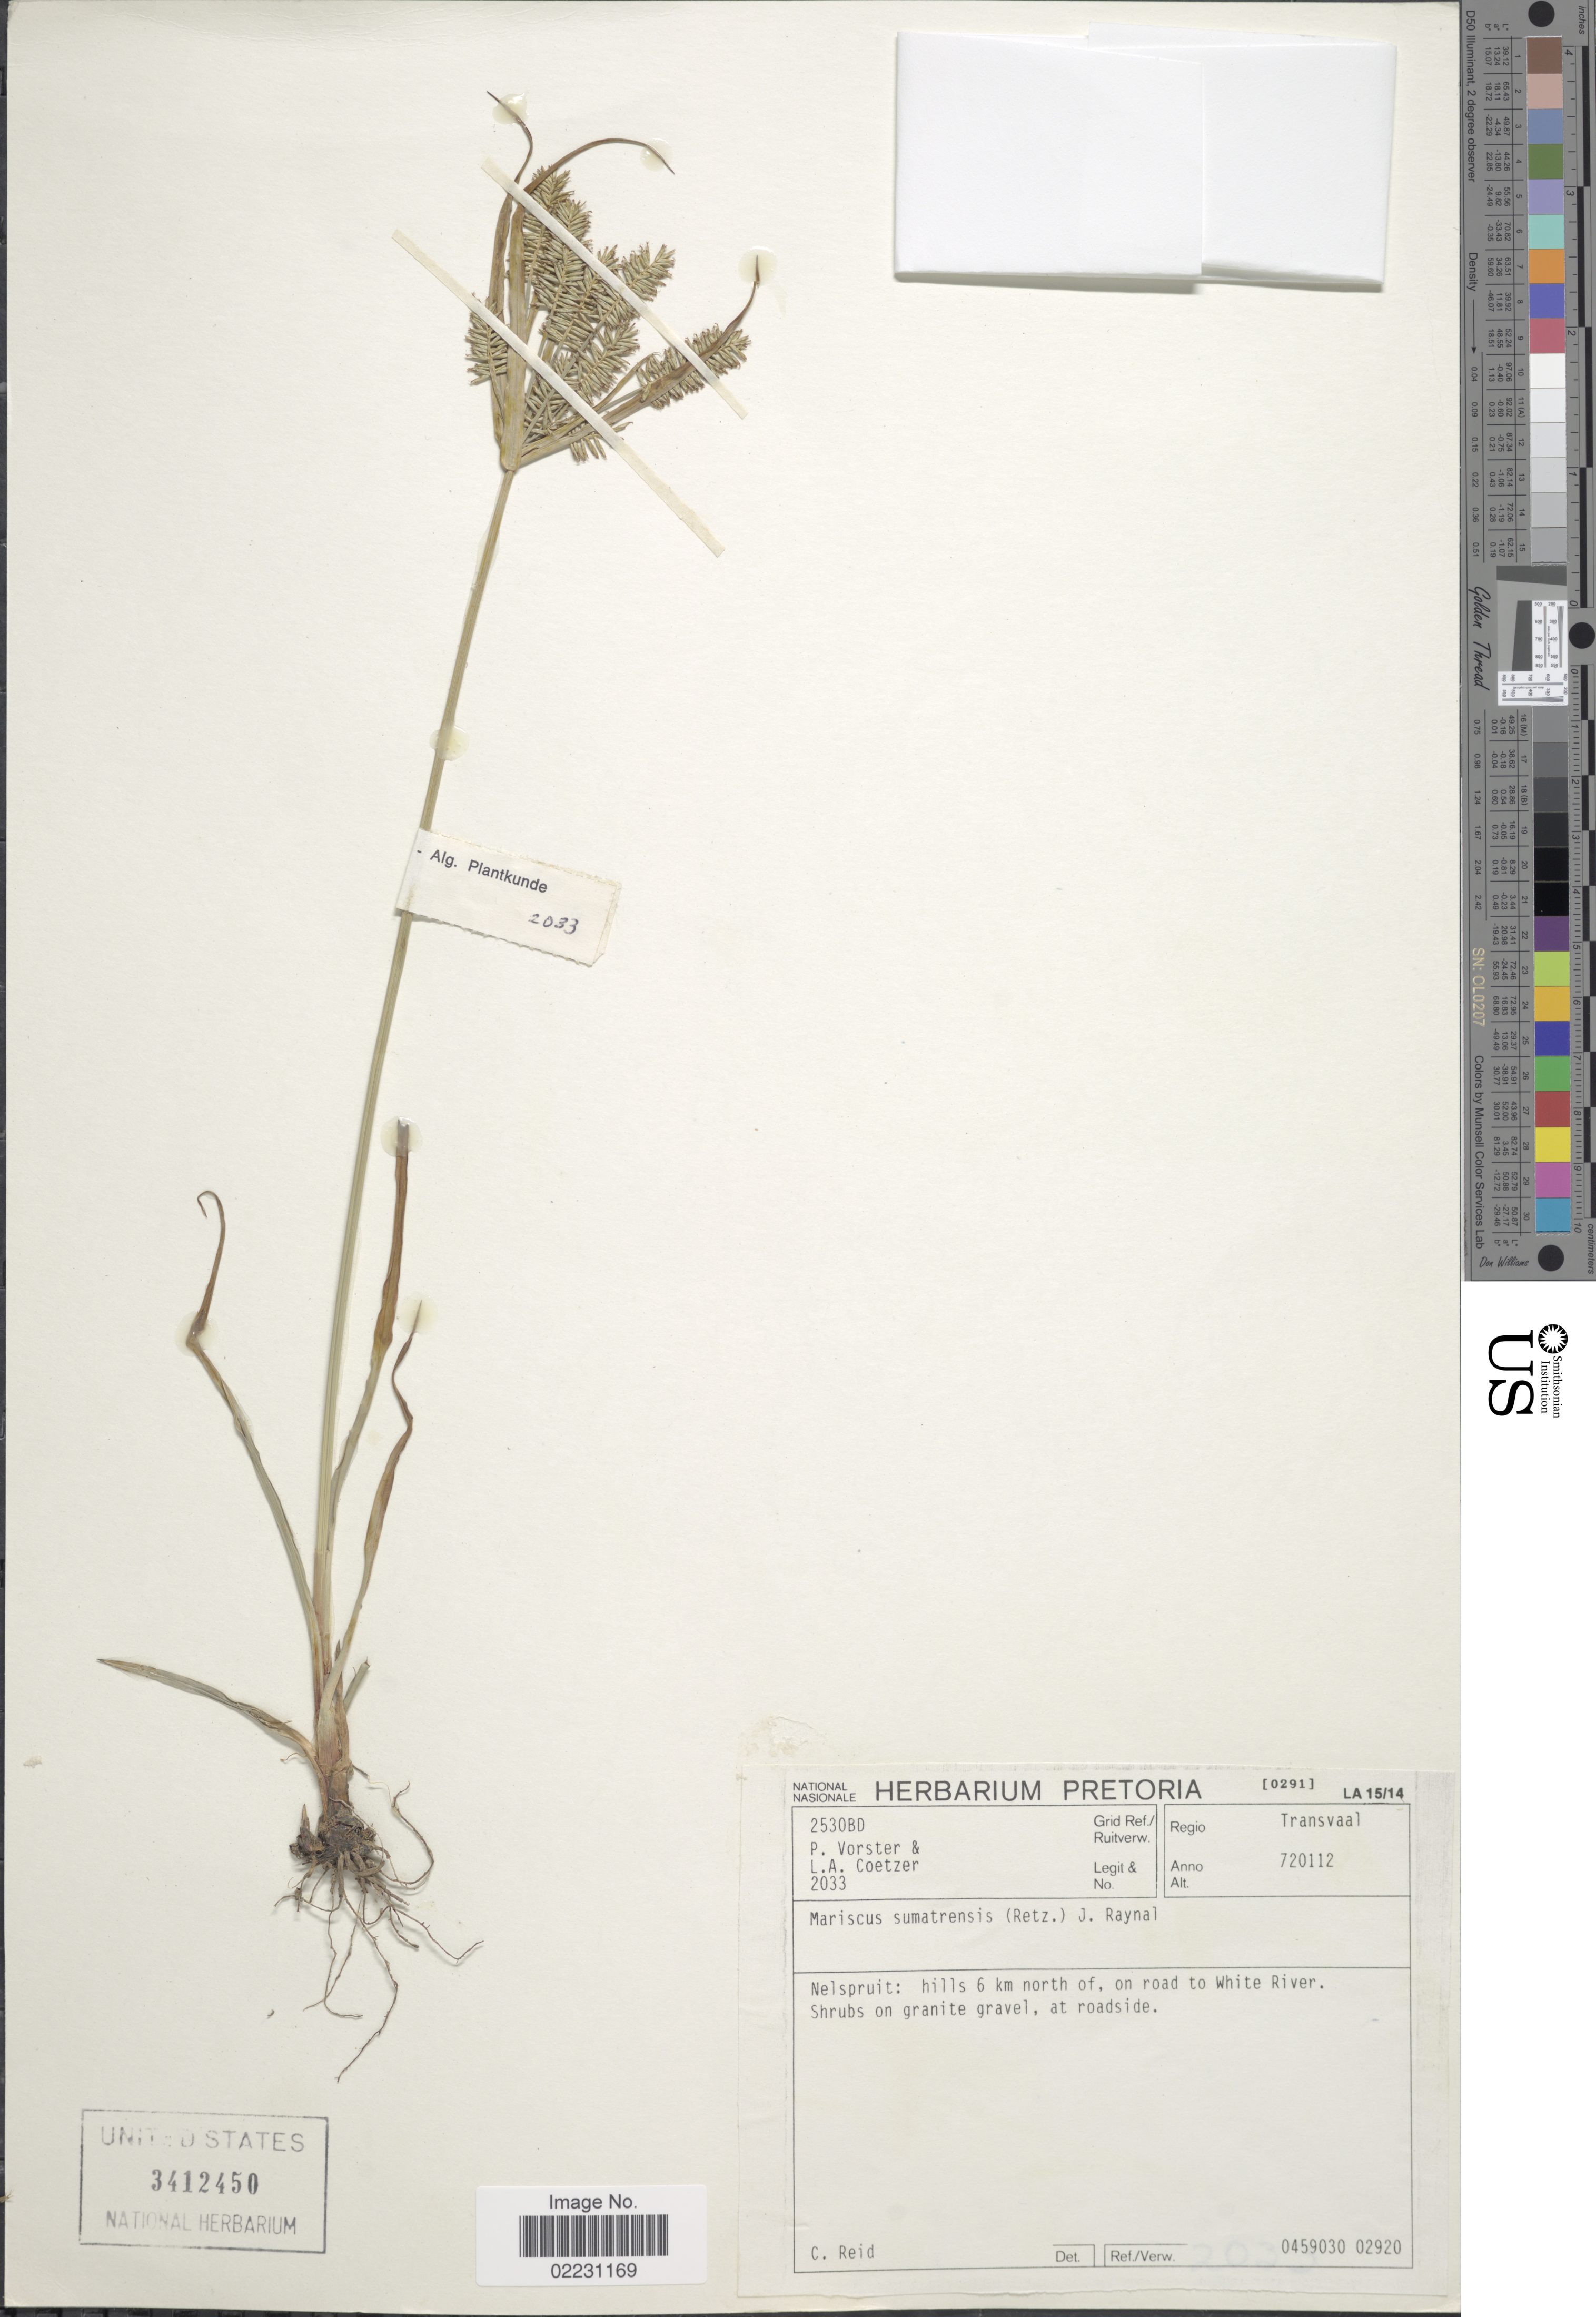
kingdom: Plantae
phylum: Tracheophyta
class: Liliopsida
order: Poales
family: Cyperaceae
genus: Cyperus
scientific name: Cyperus cyperoides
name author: (L.) Kuntze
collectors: P. Vorster & L. Coetzer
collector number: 2033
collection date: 1972-01-12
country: South Africa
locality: Regio: Transvaal. Nelspruit: hills 6 km north of, on road to White River.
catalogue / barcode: US 3412450